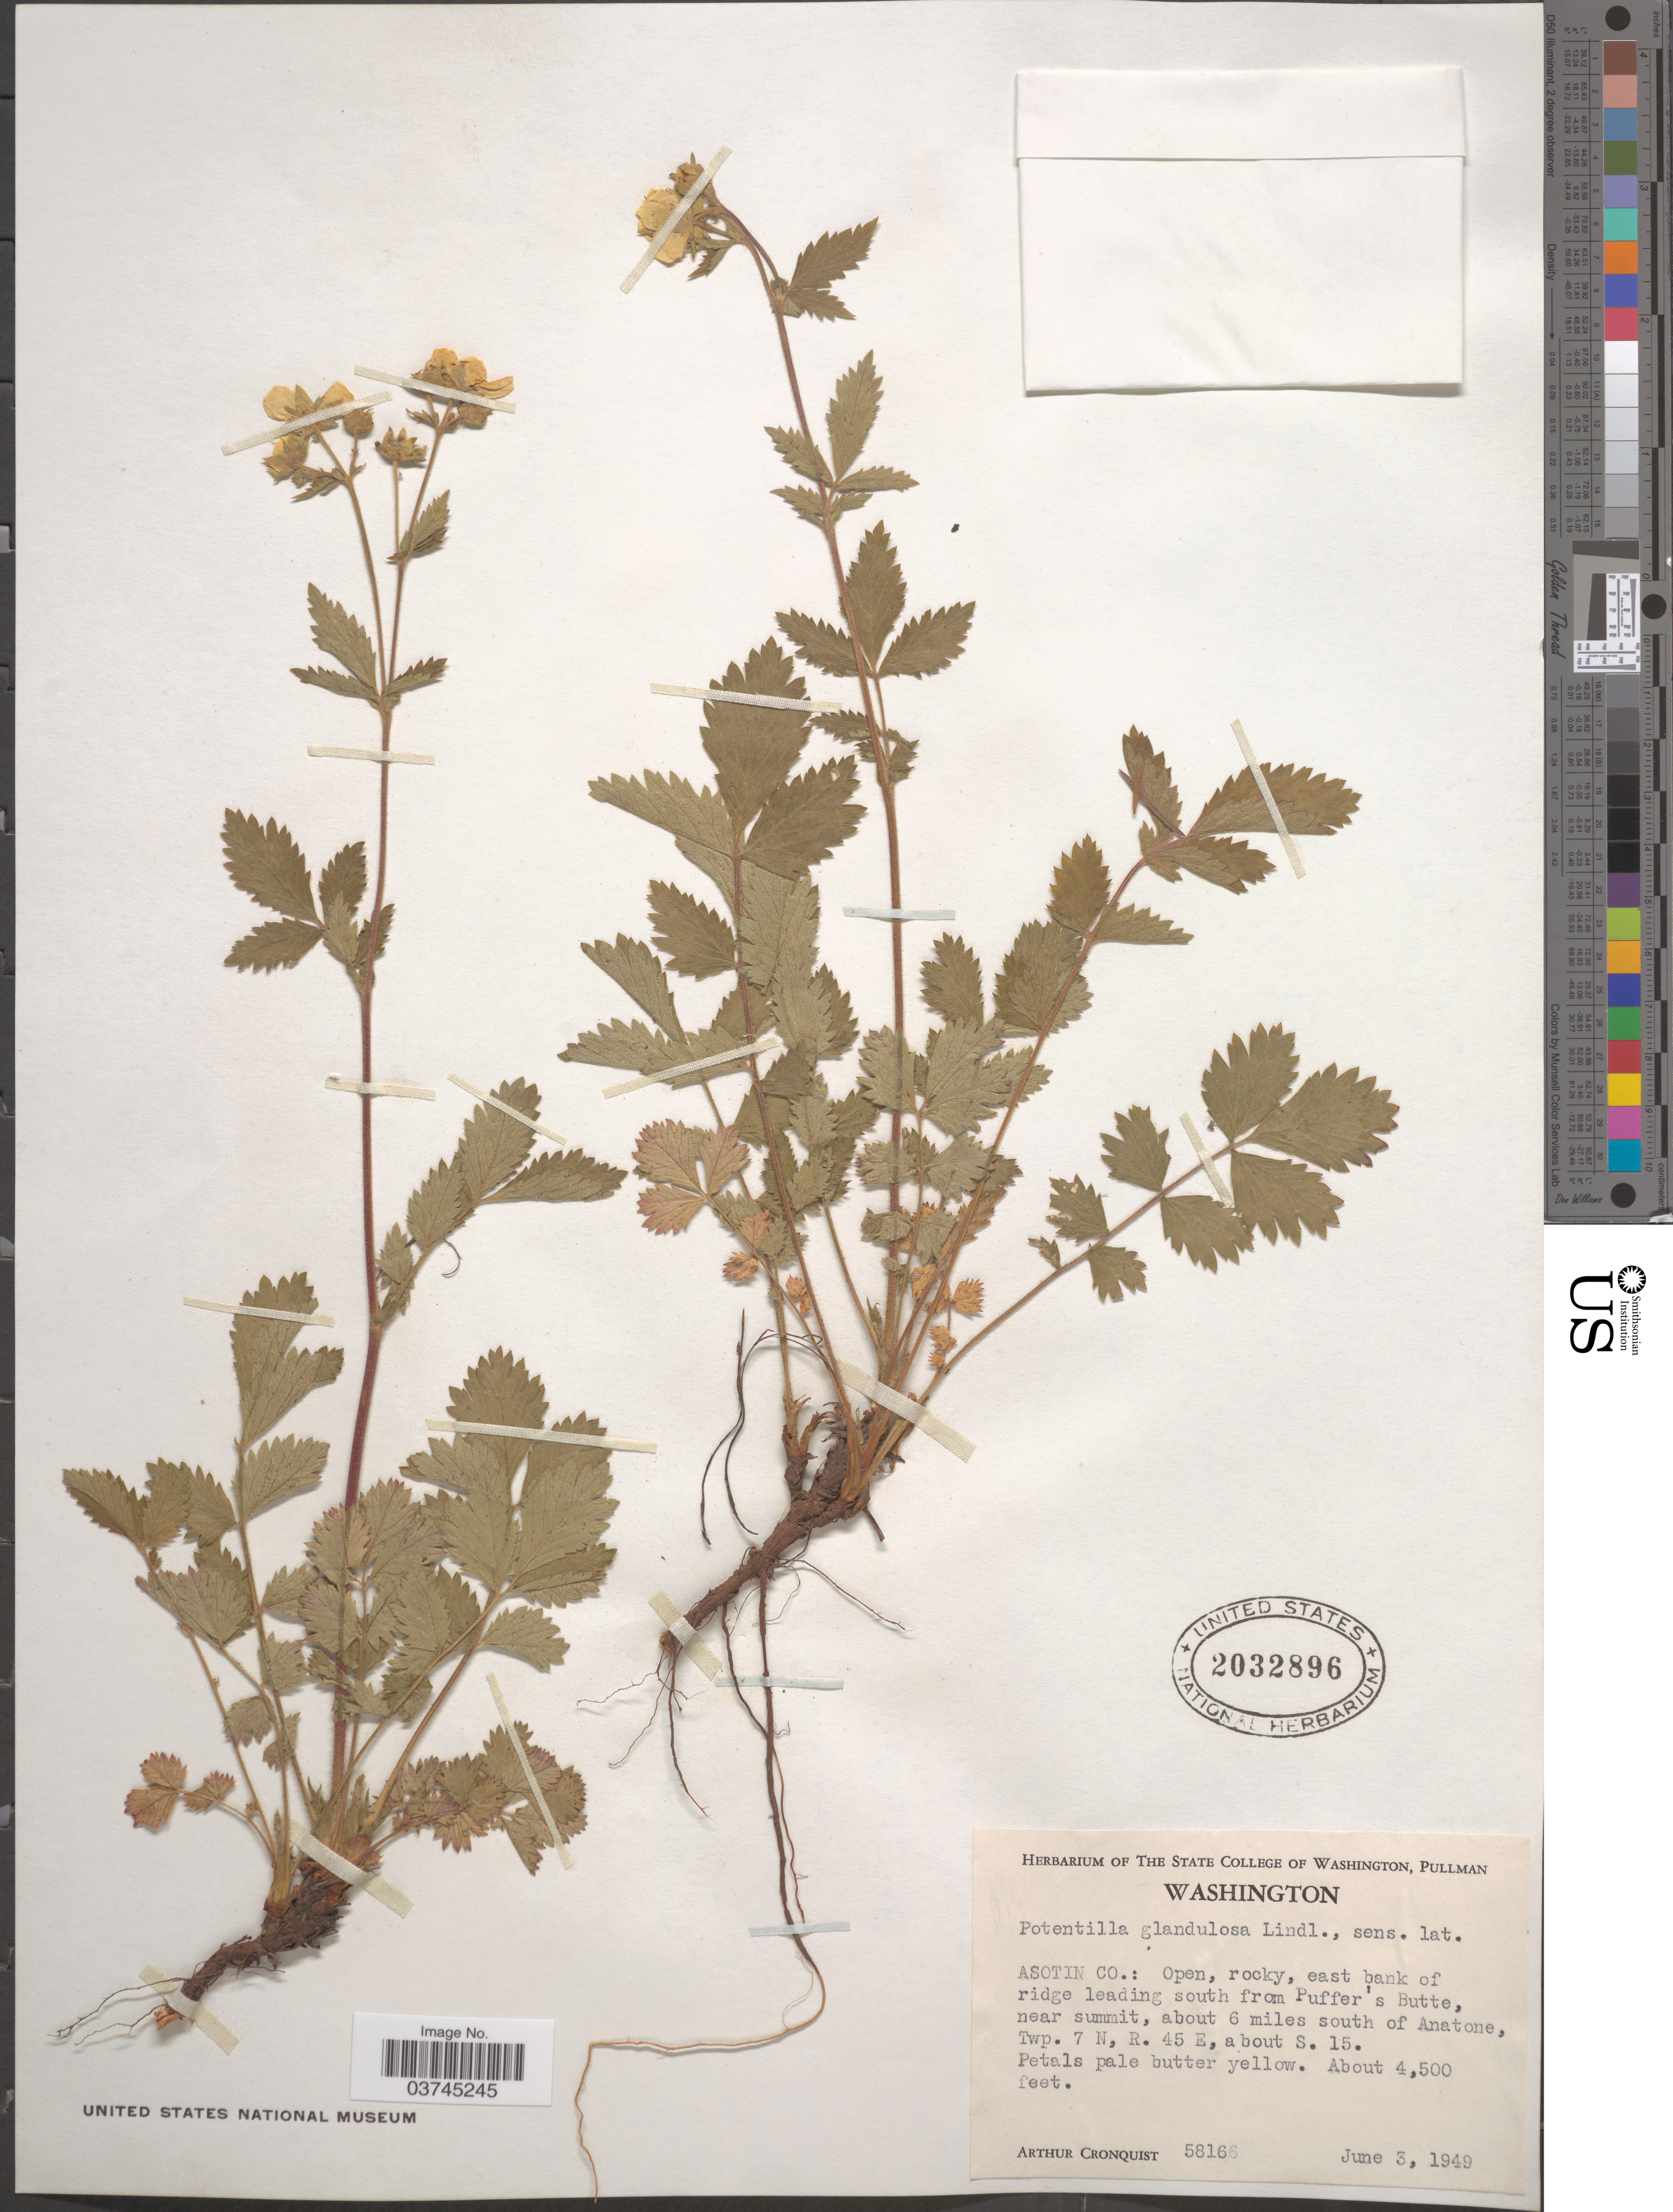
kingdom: Plantae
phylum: Tracheophyta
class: Magnoliopsida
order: Rosales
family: Rosaceae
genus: Drymocallis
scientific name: Drymocallis glandulosa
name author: (Lindl.) Rydb.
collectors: A. J. Cronquist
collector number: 58166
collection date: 1949-06-03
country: United States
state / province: Washington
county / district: Asotin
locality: Asotin Co.: east bank of ridge leading south from Puffer's Butte, near summit, about 6 miles south of Anatone, Twp. 7 N, R. 45 E, about S. 15.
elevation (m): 1372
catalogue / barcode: US 2032896